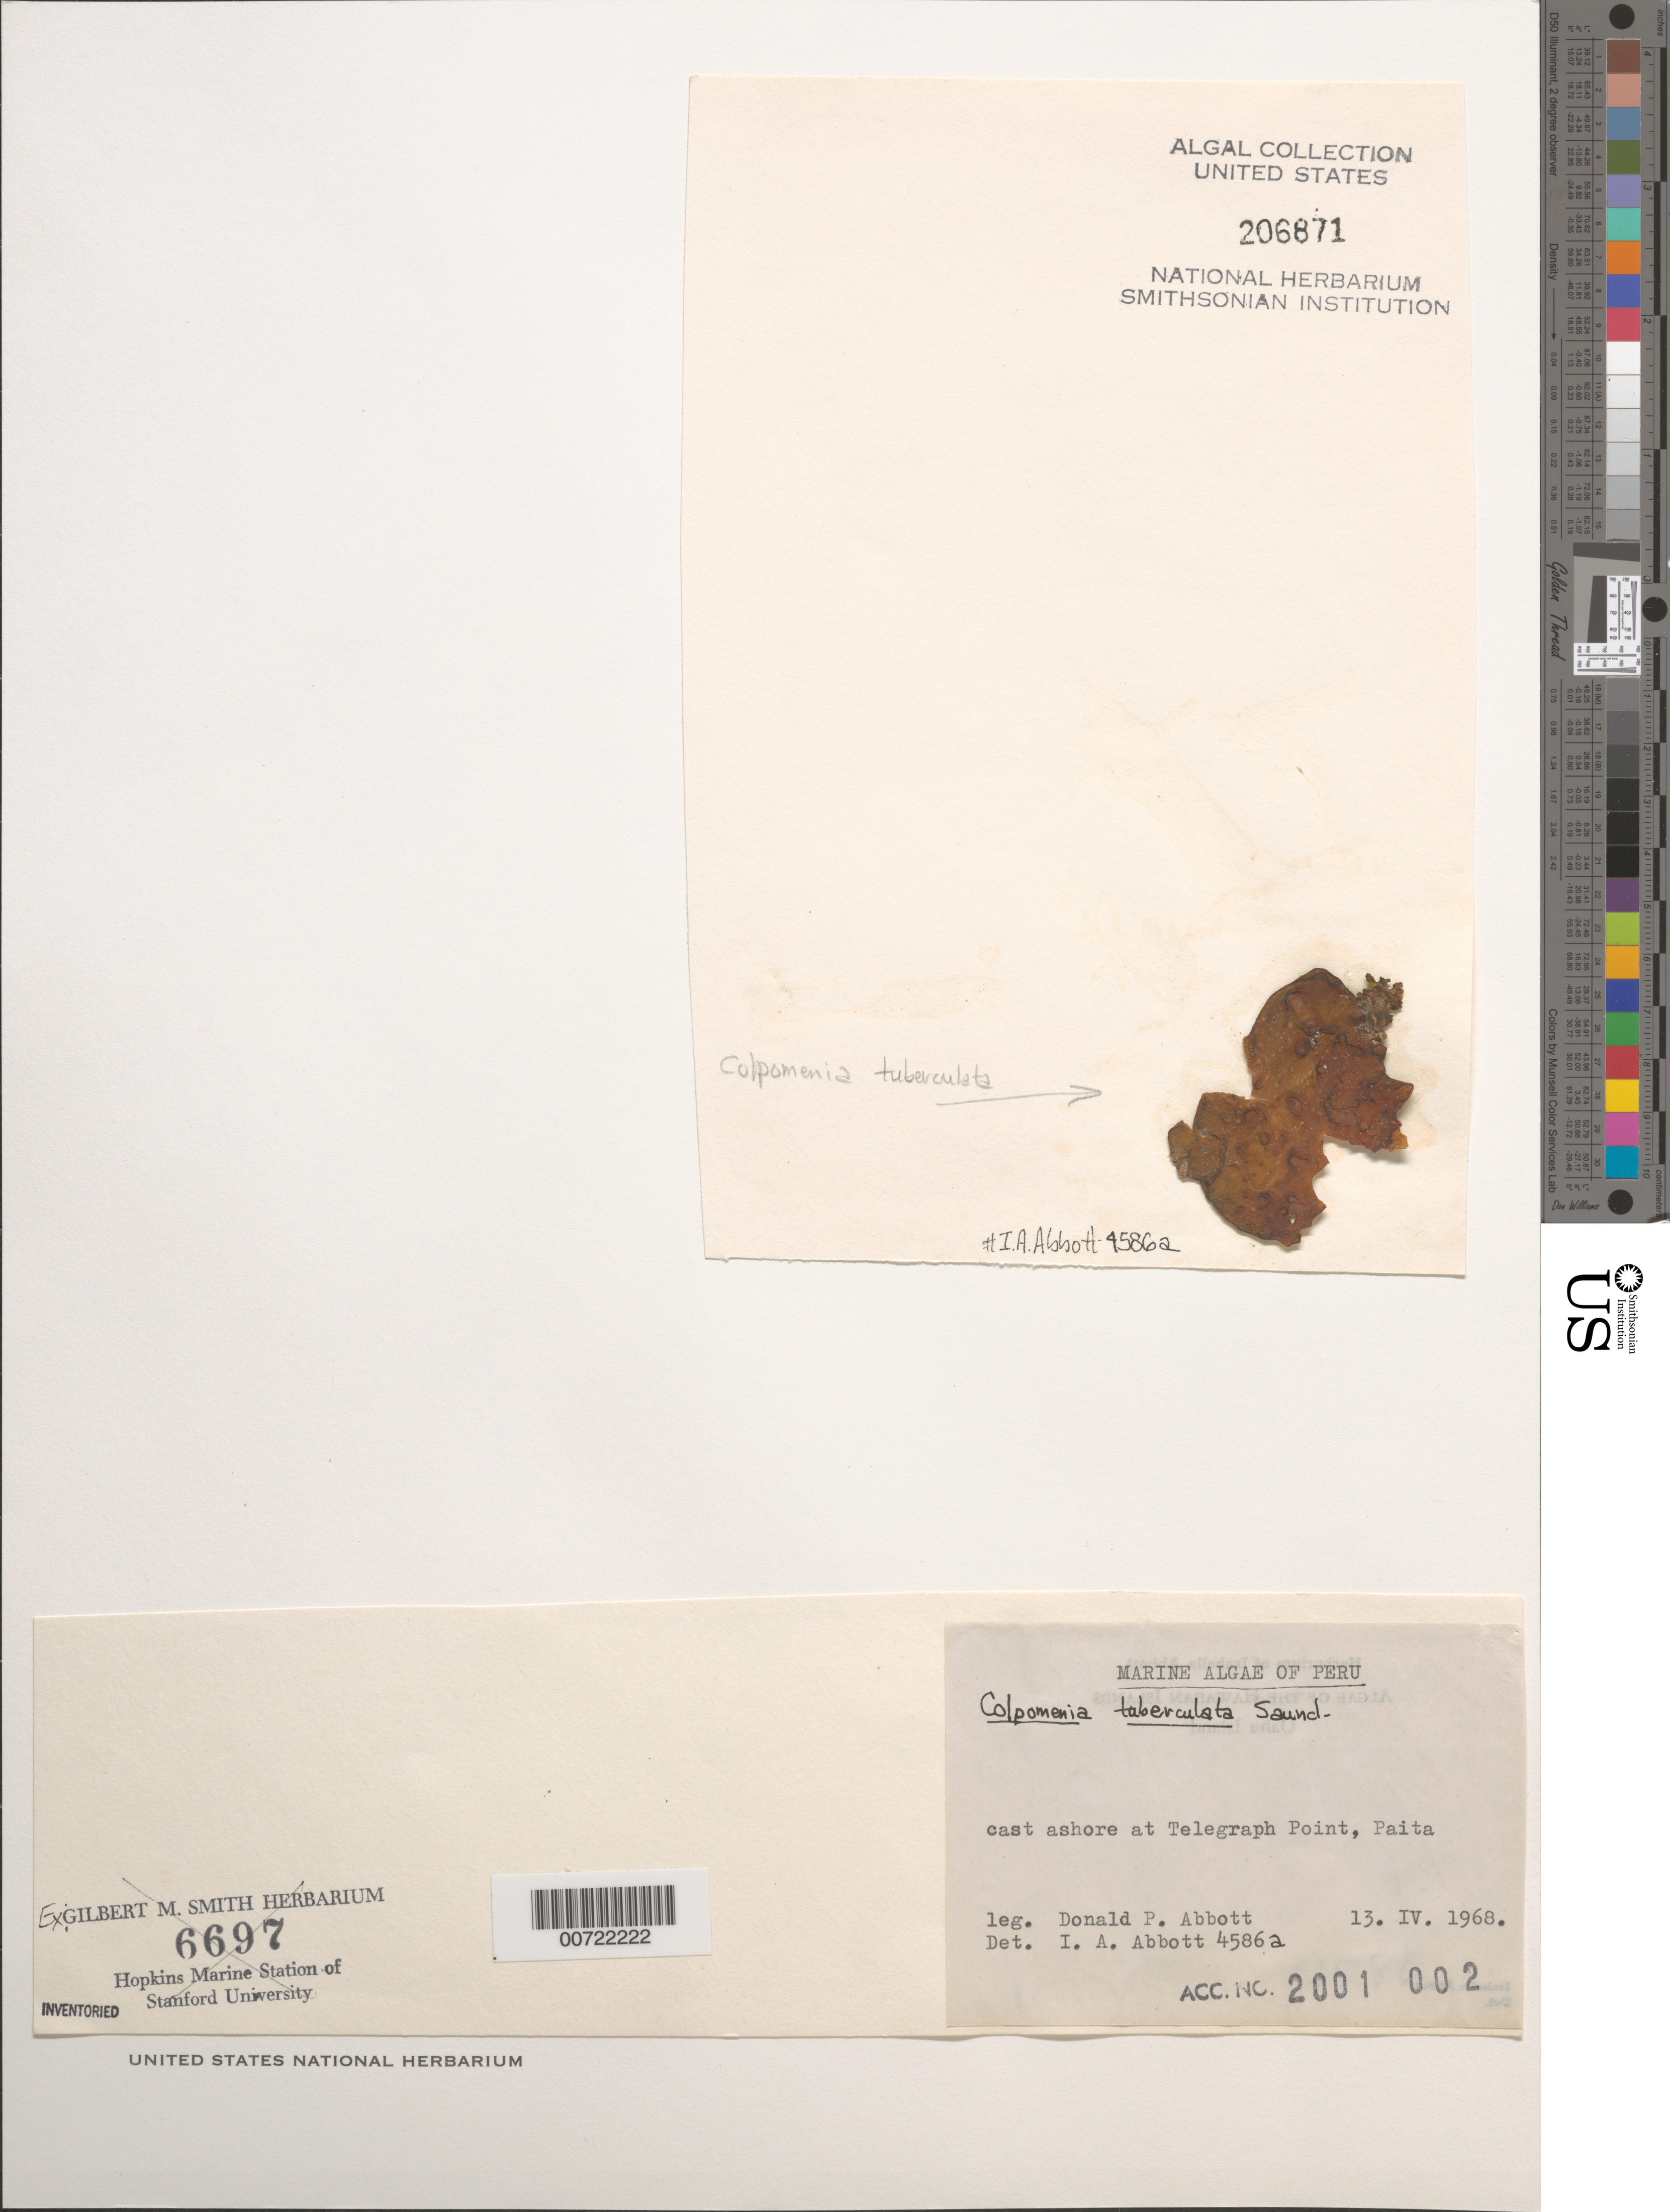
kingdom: Chromista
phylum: Ochrophyta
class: Phaeophyceae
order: Scytosiphonales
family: Scytosiphonaceae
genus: Colpomenia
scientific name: Colpomenia tuberculata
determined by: Abbott, Isabella A.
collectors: D. P. Abbott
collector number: IAA 4586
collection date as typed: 13 Apr 1968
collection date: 1968-04-13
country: Peru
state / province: Piura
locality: Telegraph Point, Paita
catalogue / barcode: US 206871